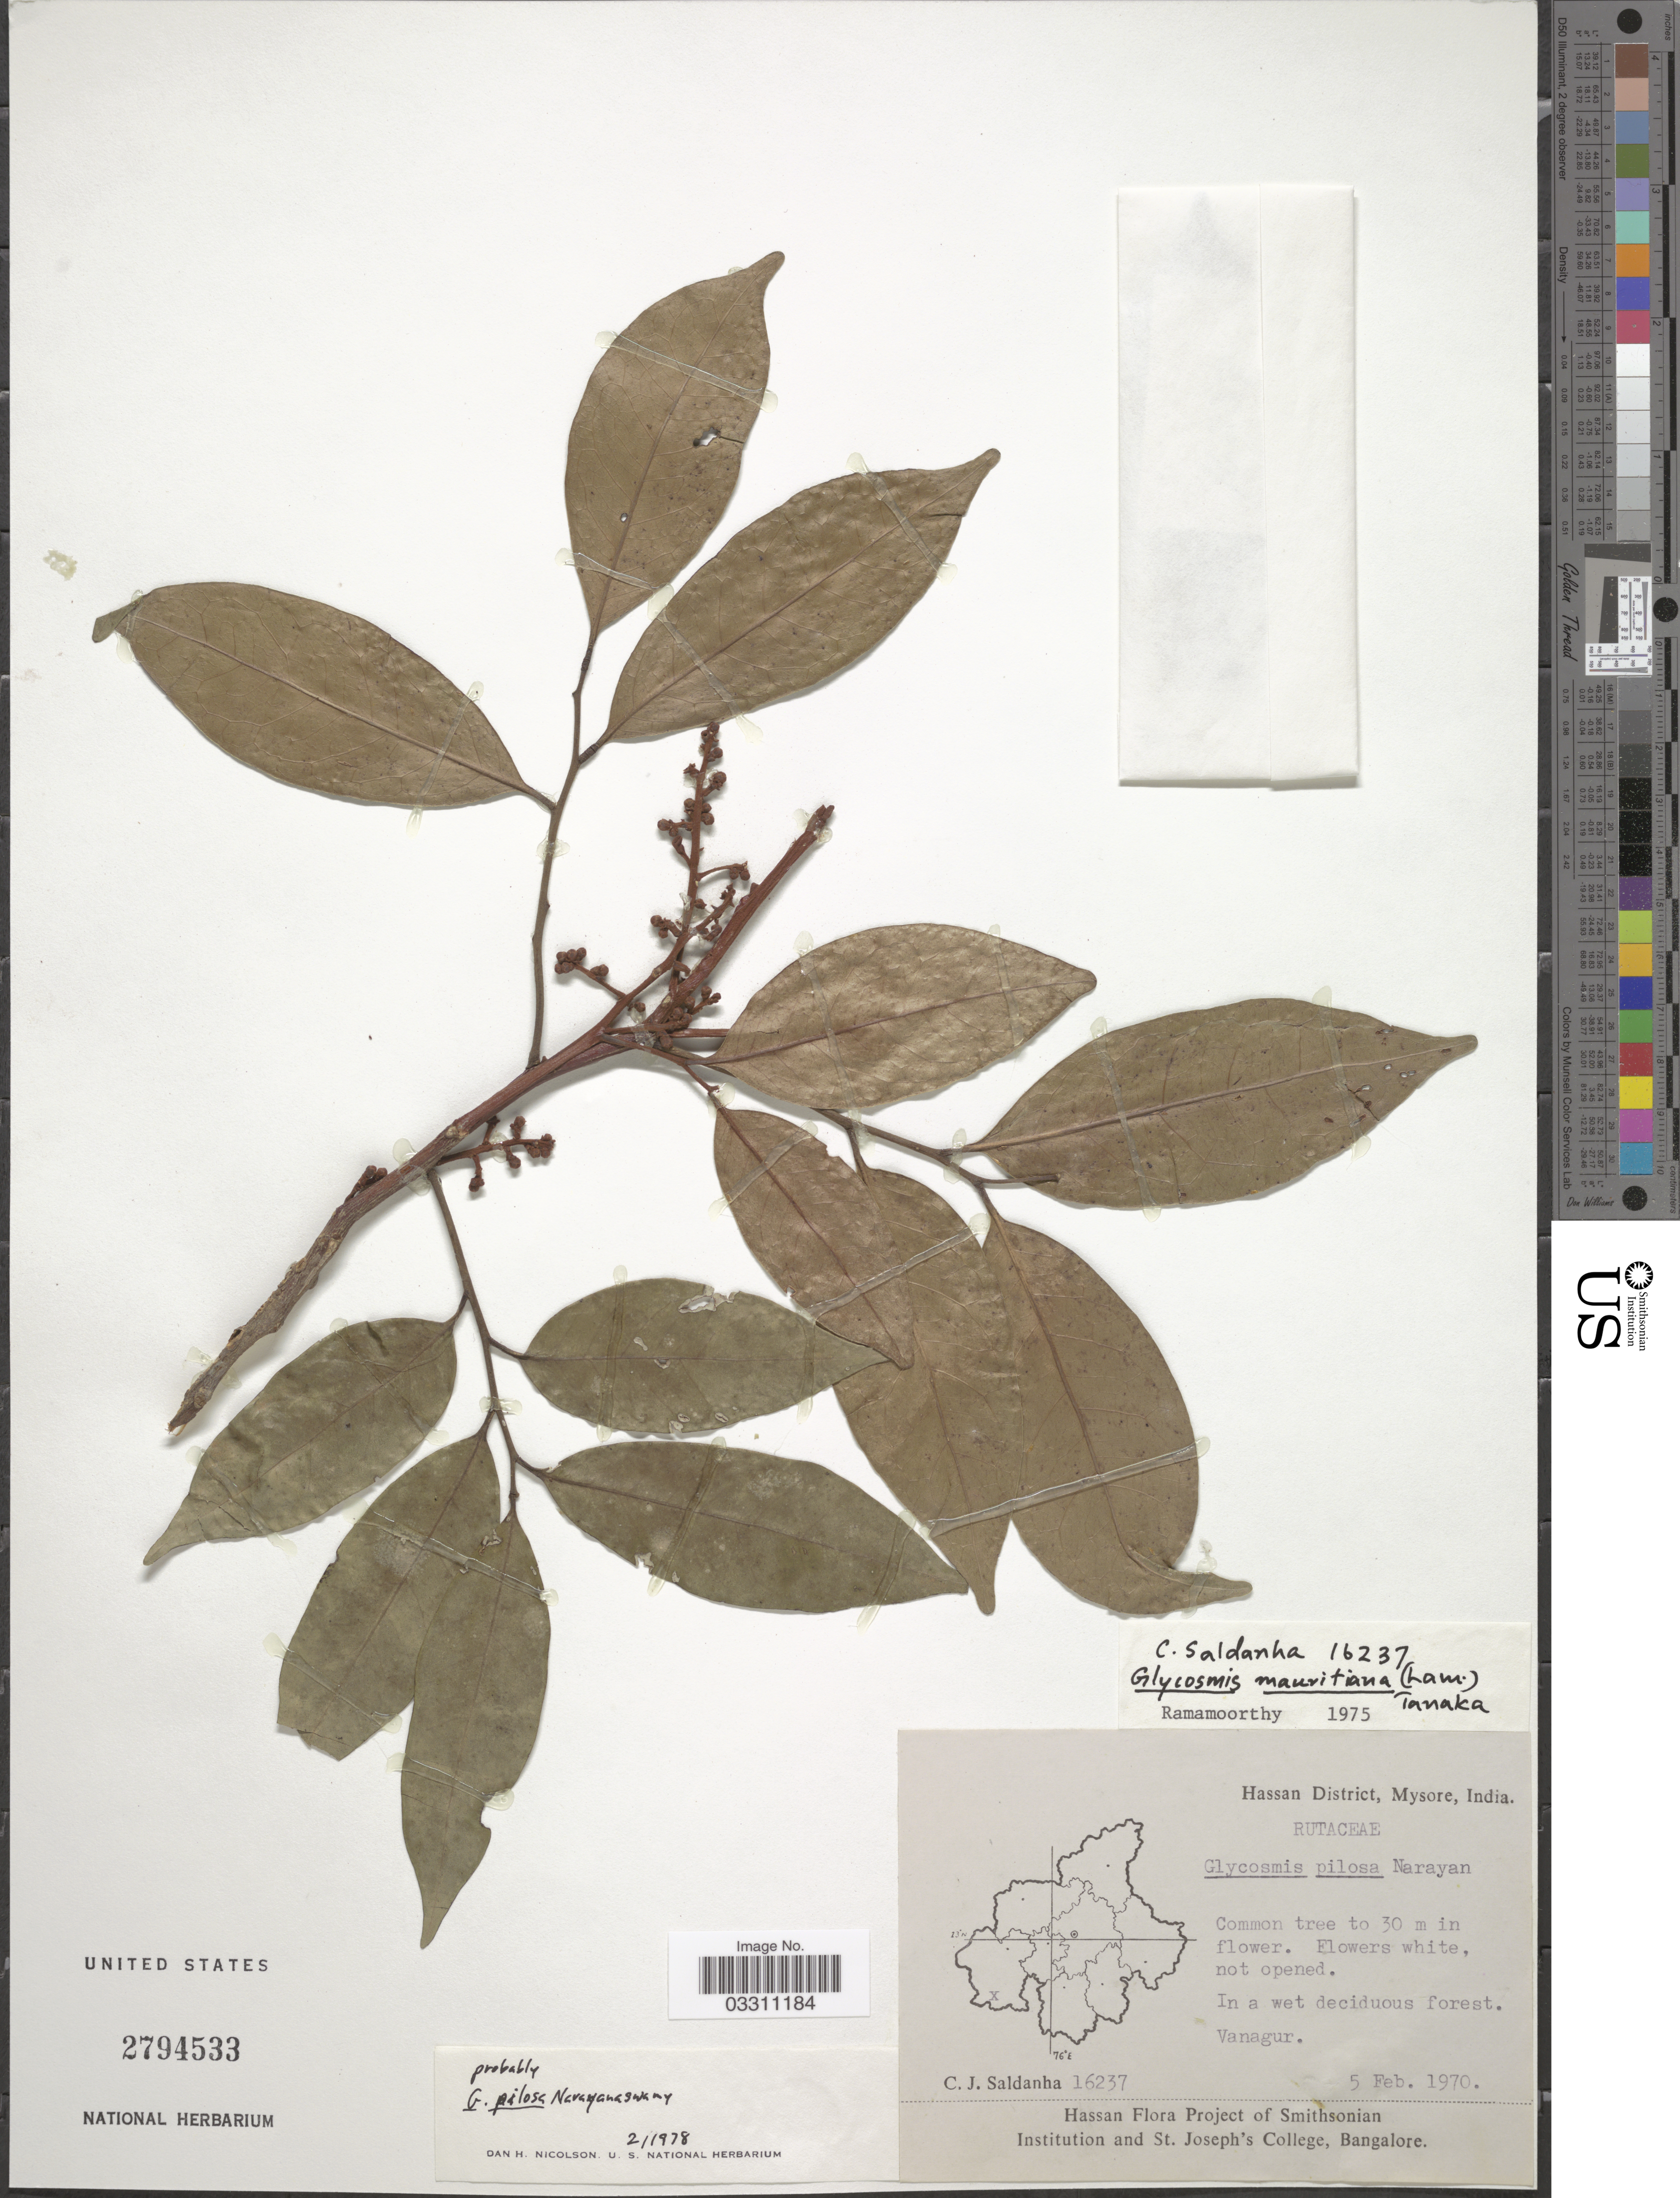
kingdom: Plantae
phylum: Tracheophyta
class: Magnoliopsida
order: Sapindales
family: Rutaceae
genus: Glycosmis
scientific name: Glycosmis pilosa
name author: V. Naray.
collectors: C. J. Saldanha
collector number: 16237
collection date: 1970-02-05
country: India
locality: Hassan District, Mysore. Vanagur.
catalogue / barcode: US 2794533